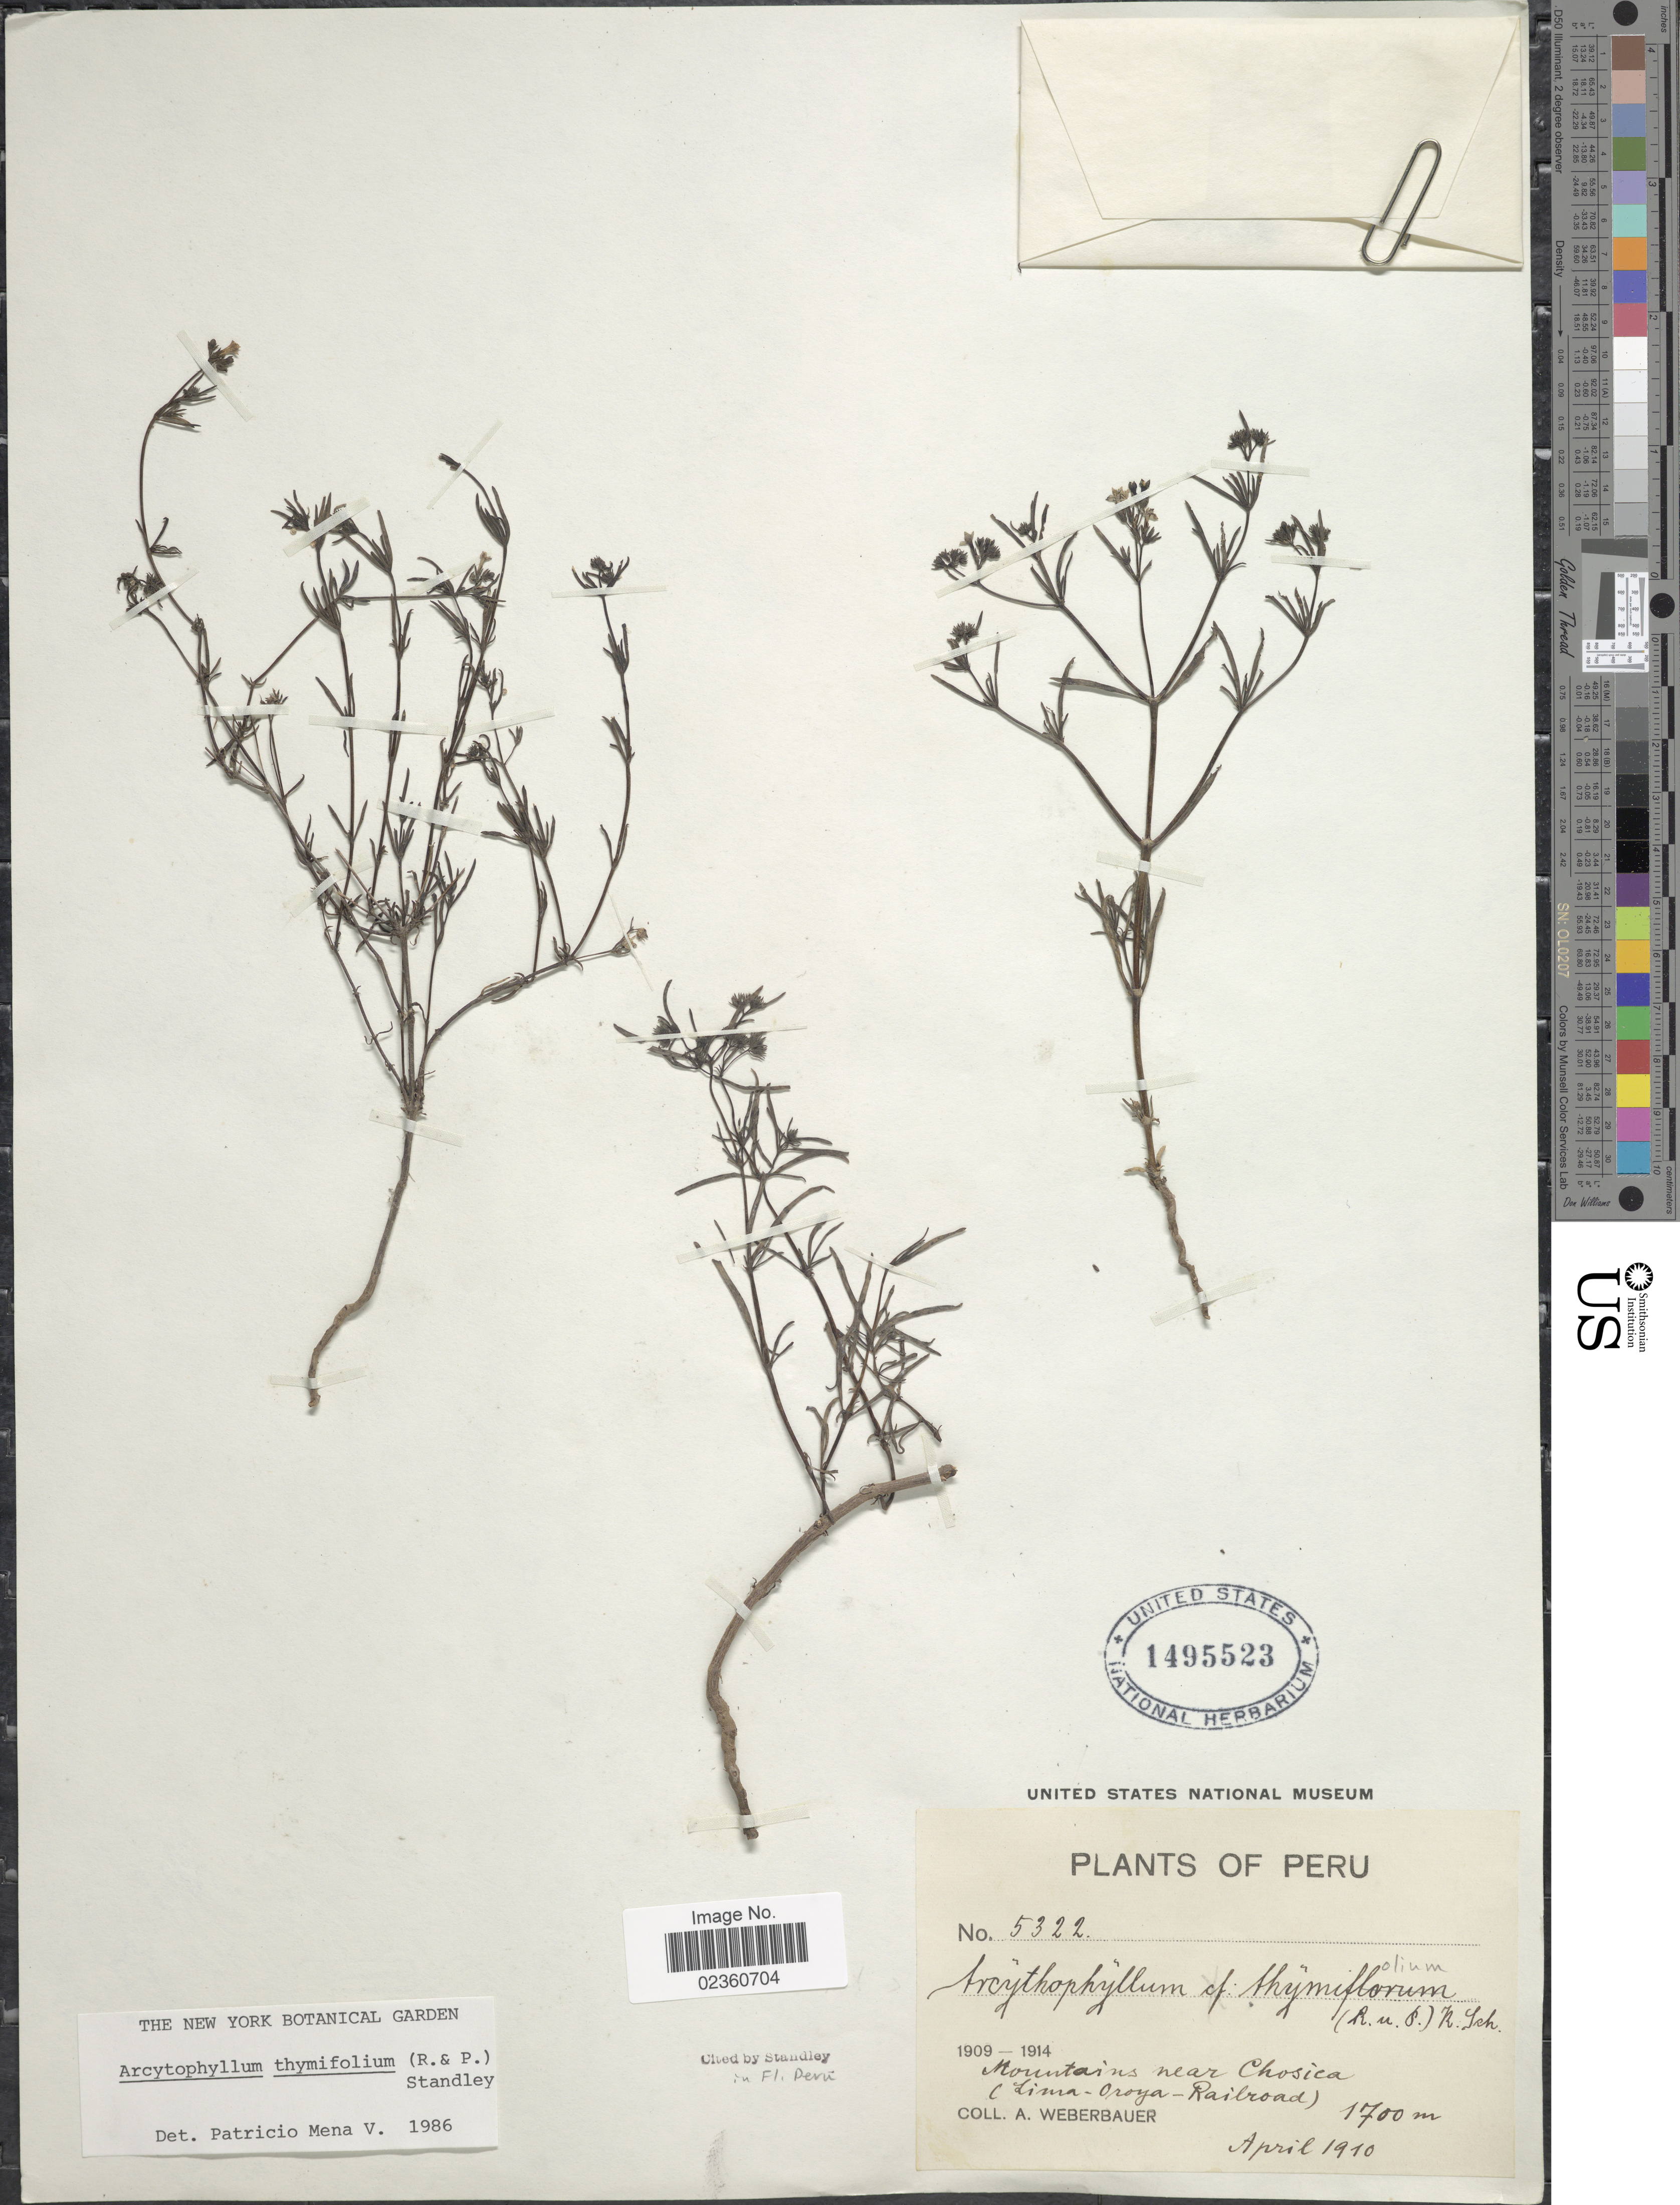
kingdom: Plantae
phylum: Tracheophyta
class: Magnoliopsida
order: Gentianales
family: Rubiaceae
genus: Arcytophyllum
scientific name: Arcytophyllum thymifolium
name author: (Ruiz & Pav.) Standl.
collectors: A. Weberbauer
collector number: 5322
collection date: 1910-04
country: Peru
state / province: Lima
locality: Mountains near Chosica (Lima-Oroya-Railroad)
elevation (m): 1700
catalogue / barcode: US 1495523